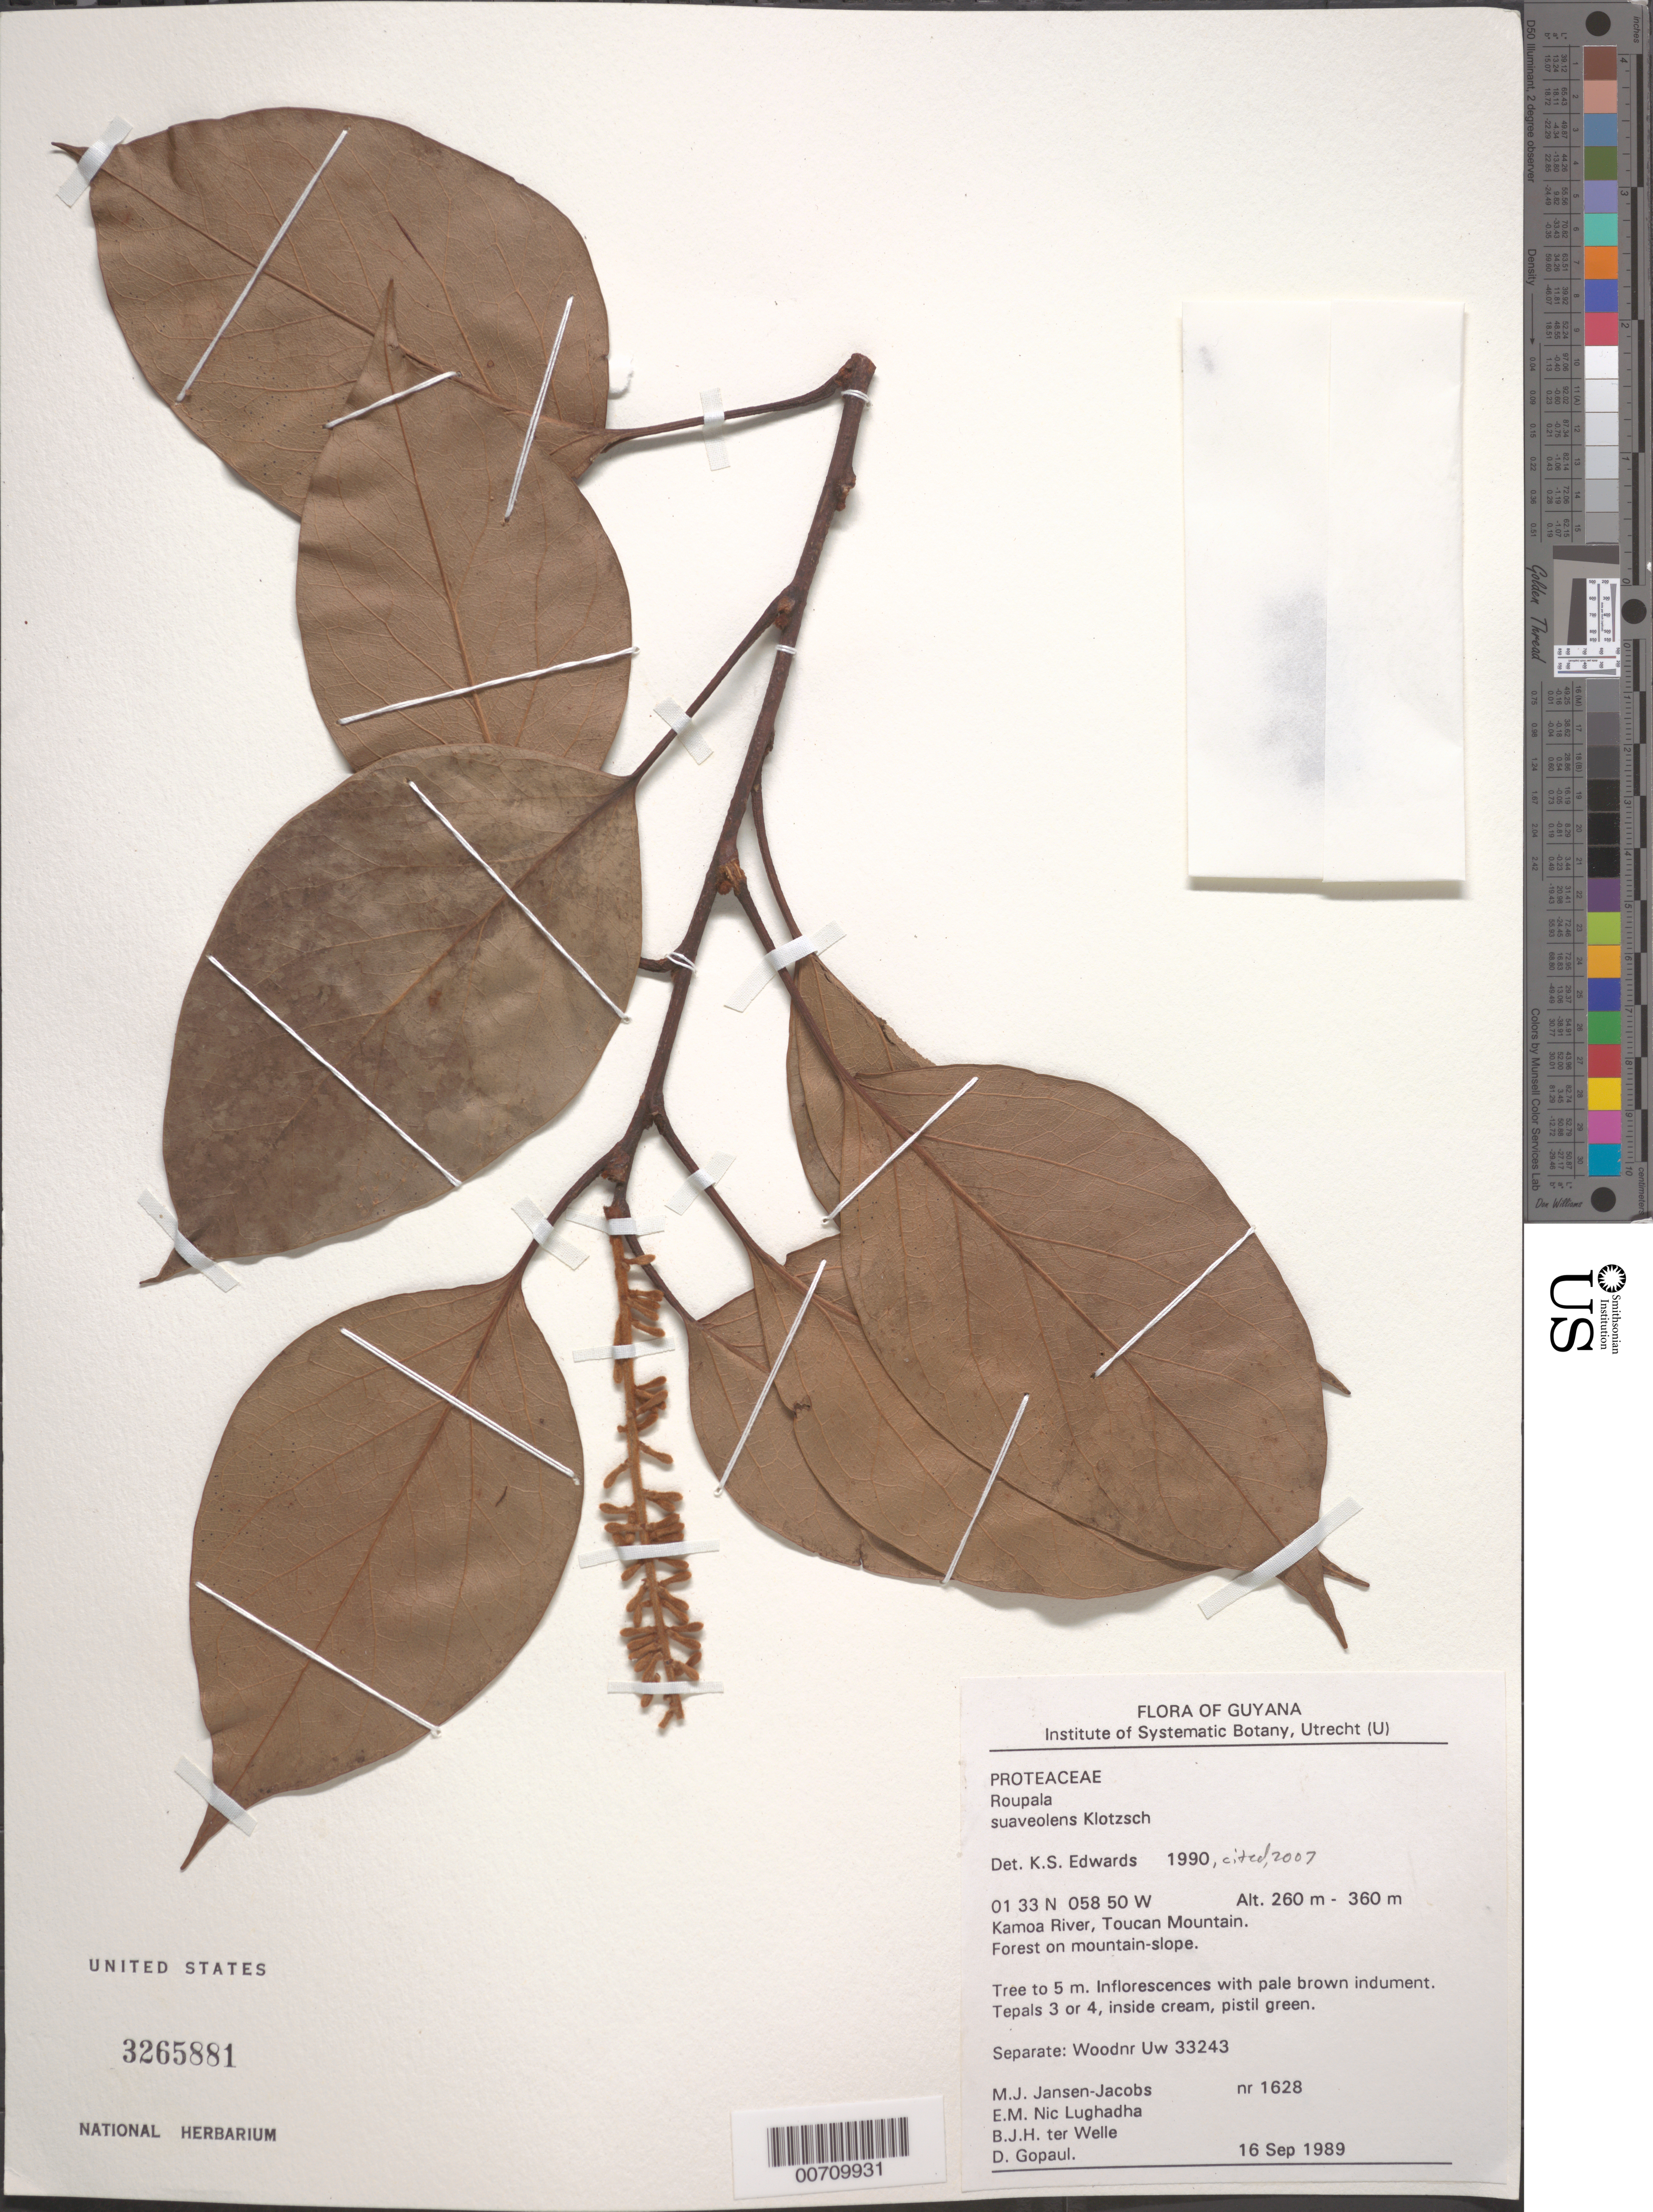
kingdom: Plantae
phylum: Tracheophyta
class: Magnoliopsida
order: Proteales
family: Proteaceae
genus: Roupala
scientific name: Roupala suaveolens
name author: Klotzsch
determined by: Edwards, K. S.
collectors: M. J. Jansen-Jacobs, E. Nic Lughadha, B. Welle & D. Gopaul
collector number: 1628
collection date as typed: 16-Sep-89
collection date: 1989-09-16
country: Guyana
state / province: U. Takutu-U. Essequibo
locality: Toucan Mountain, Kamoa River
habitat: Forest on mountain slope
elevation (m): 260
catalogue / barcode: US 3265881